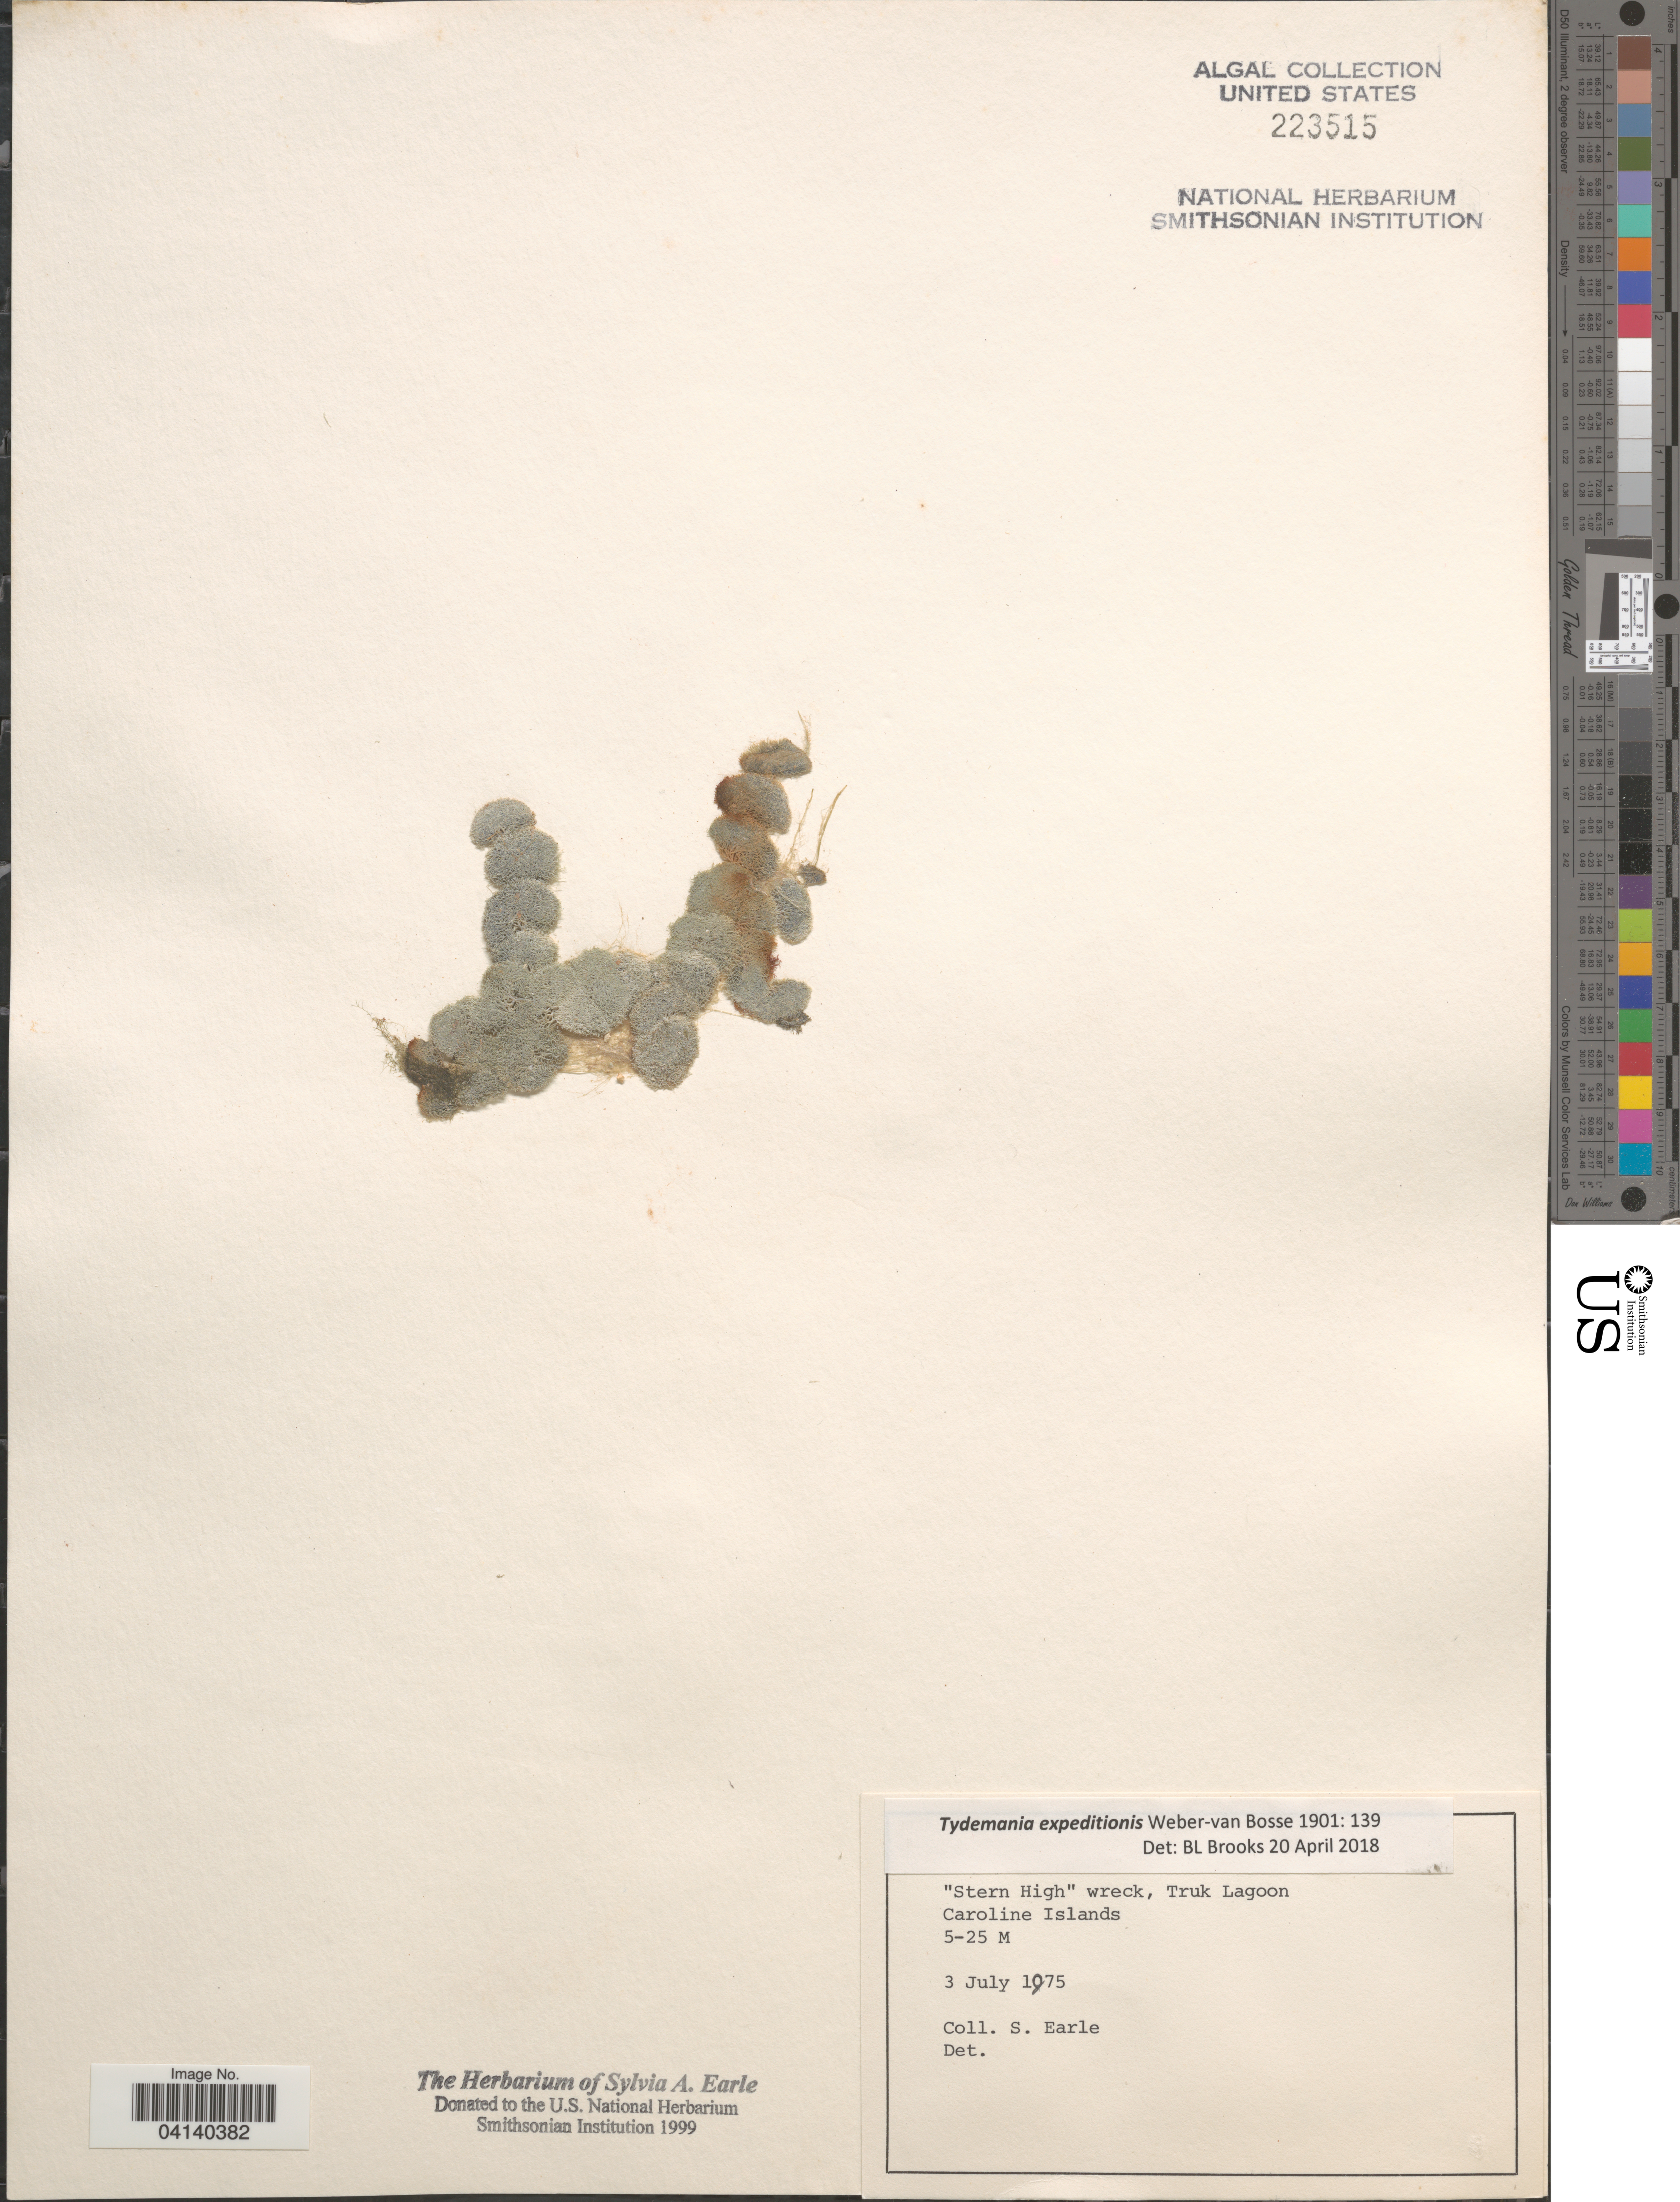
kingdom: Plantae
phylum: Chlorophyta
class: Ulvophyceae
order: Bryopsidales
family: Udoteaceae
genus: Tydemania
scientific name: Tydemania expeditionis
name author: Weber Bosse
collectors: S. A. Earle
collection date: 1975-07-03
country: Micronesia, Federated States of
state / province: Truk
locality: Stern High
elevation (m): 5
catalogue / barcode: US 223515